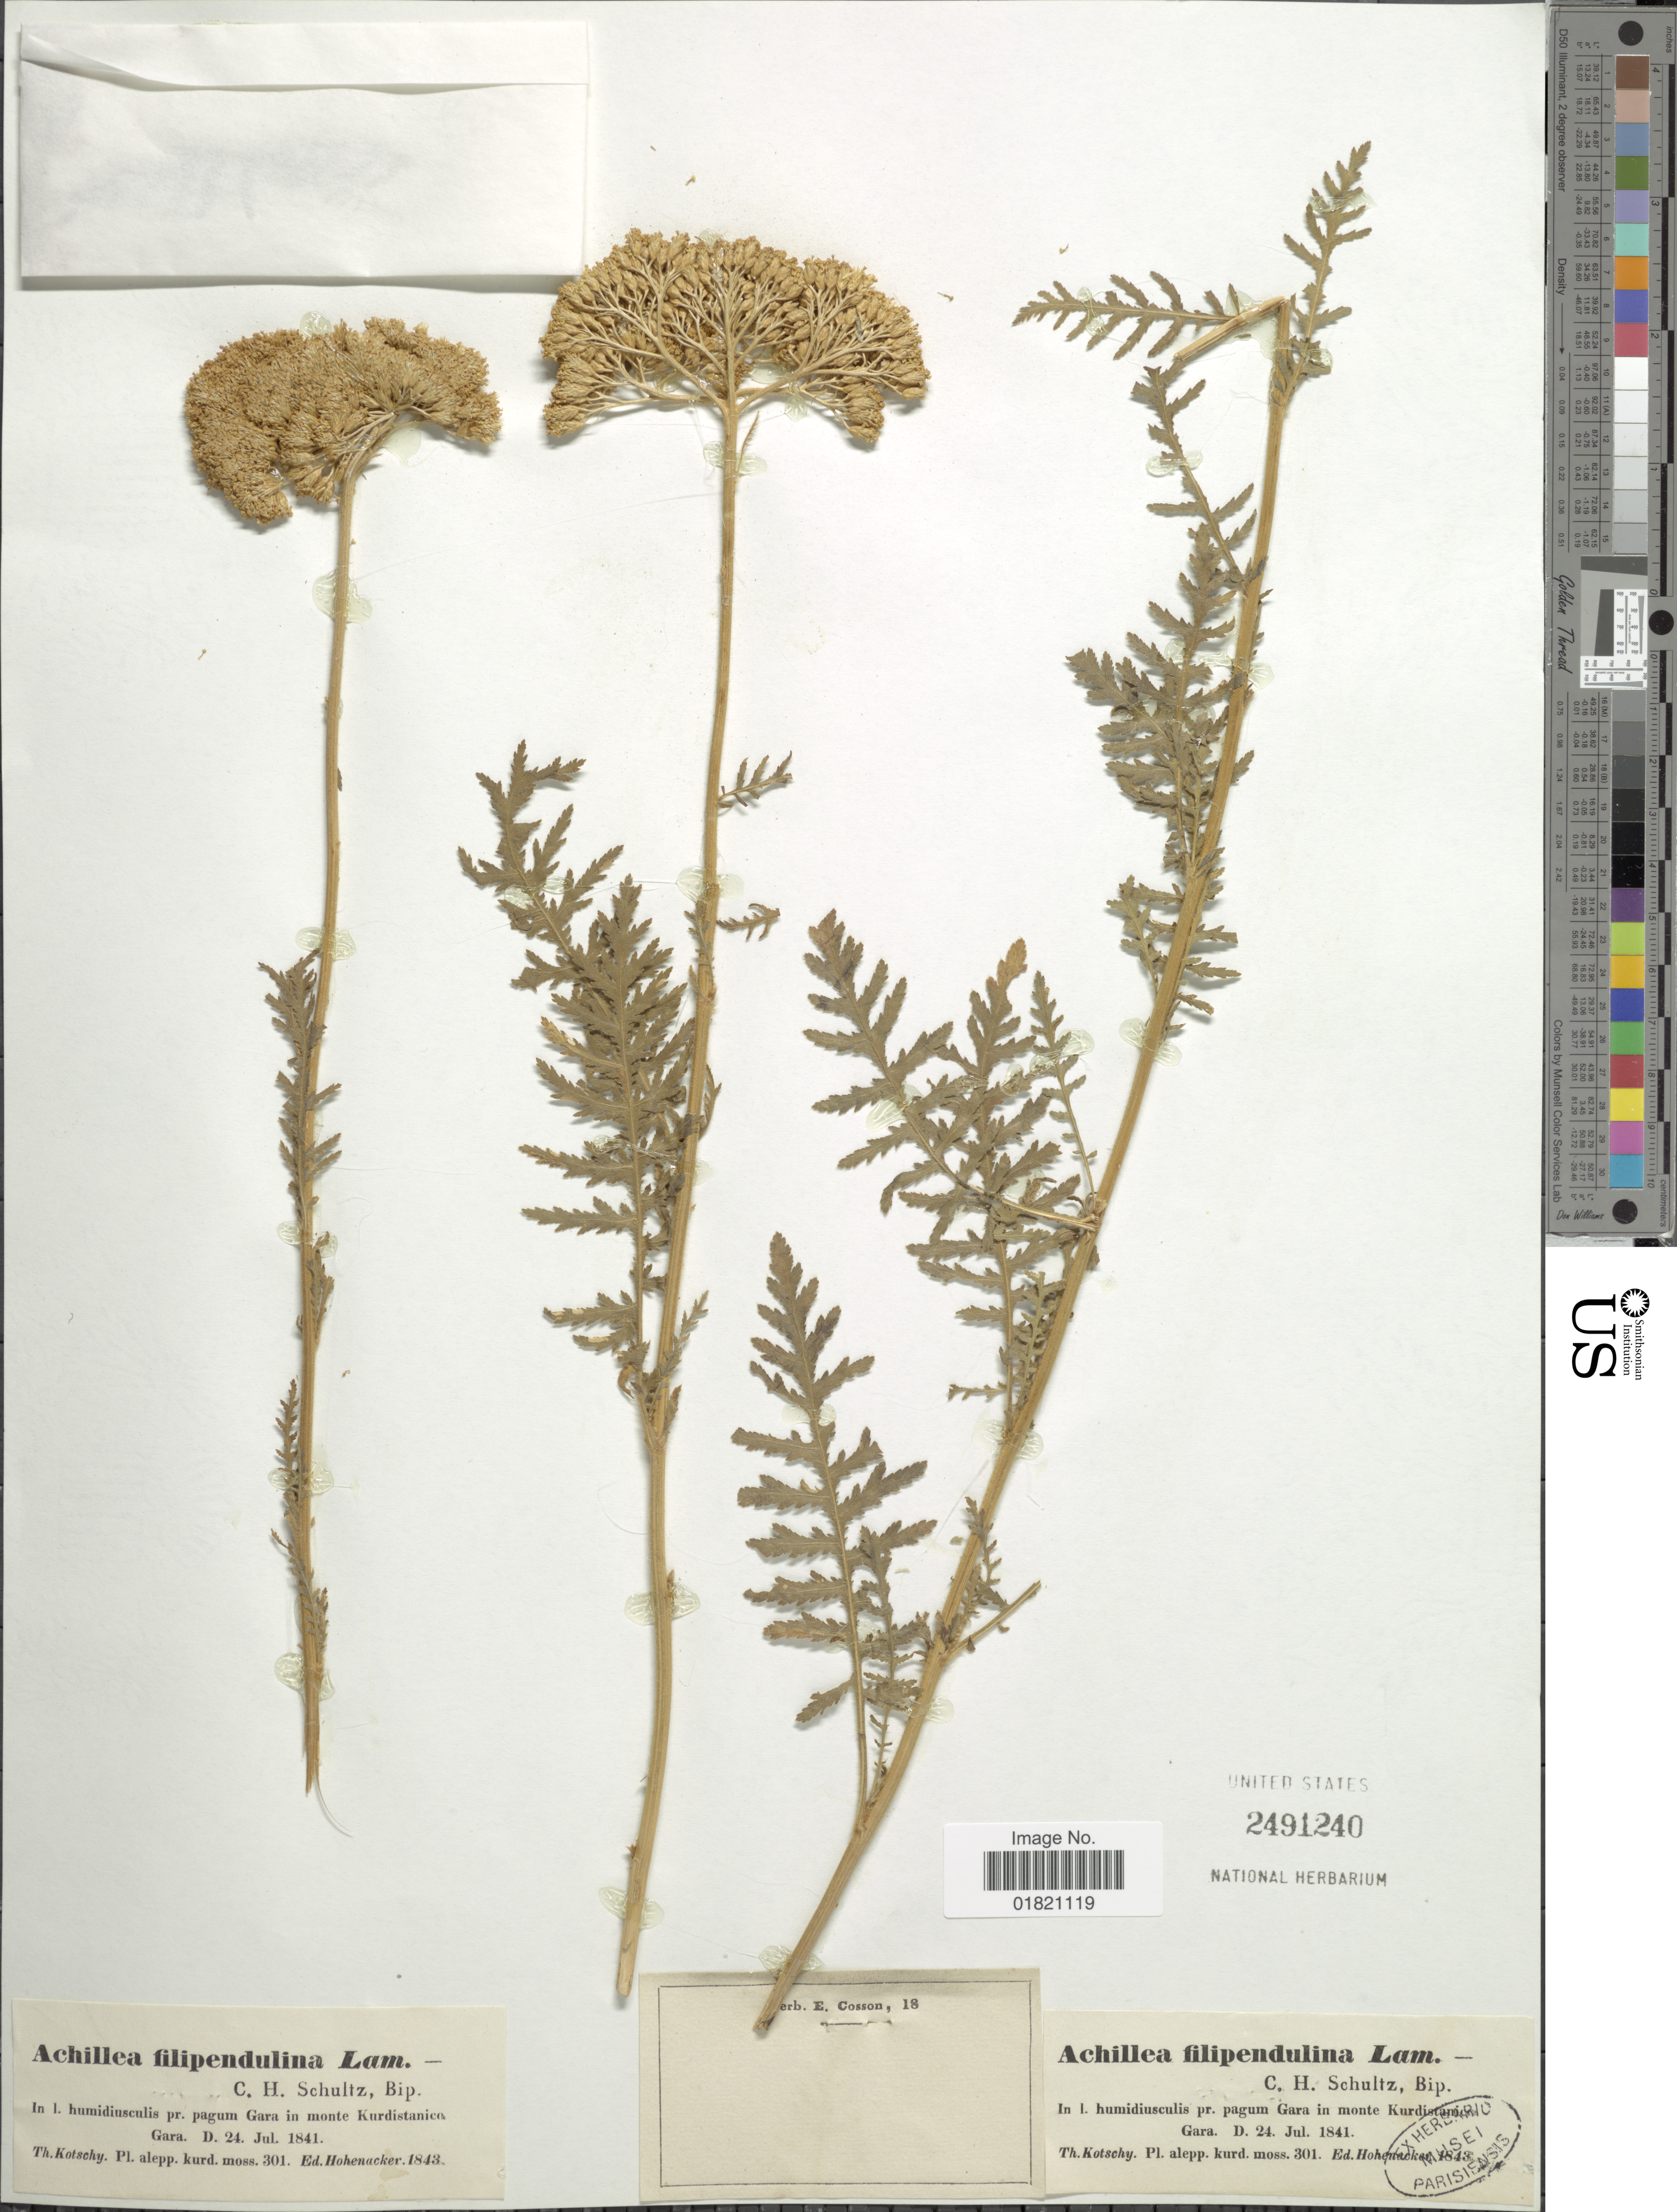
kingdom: Plantae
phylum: Tracheophyta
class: Magnoliopsida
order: Asterales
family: Asteraceae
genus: Achillea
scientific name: Achillea filipendulina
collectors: K. G. Kotschy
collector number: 301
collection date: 1841-07-24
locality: Alepp. kurd. moss. In l. humudiusculis pr. pagum Gara in monte Kurdistam Gara [interpreted]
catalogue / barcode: US 2491240